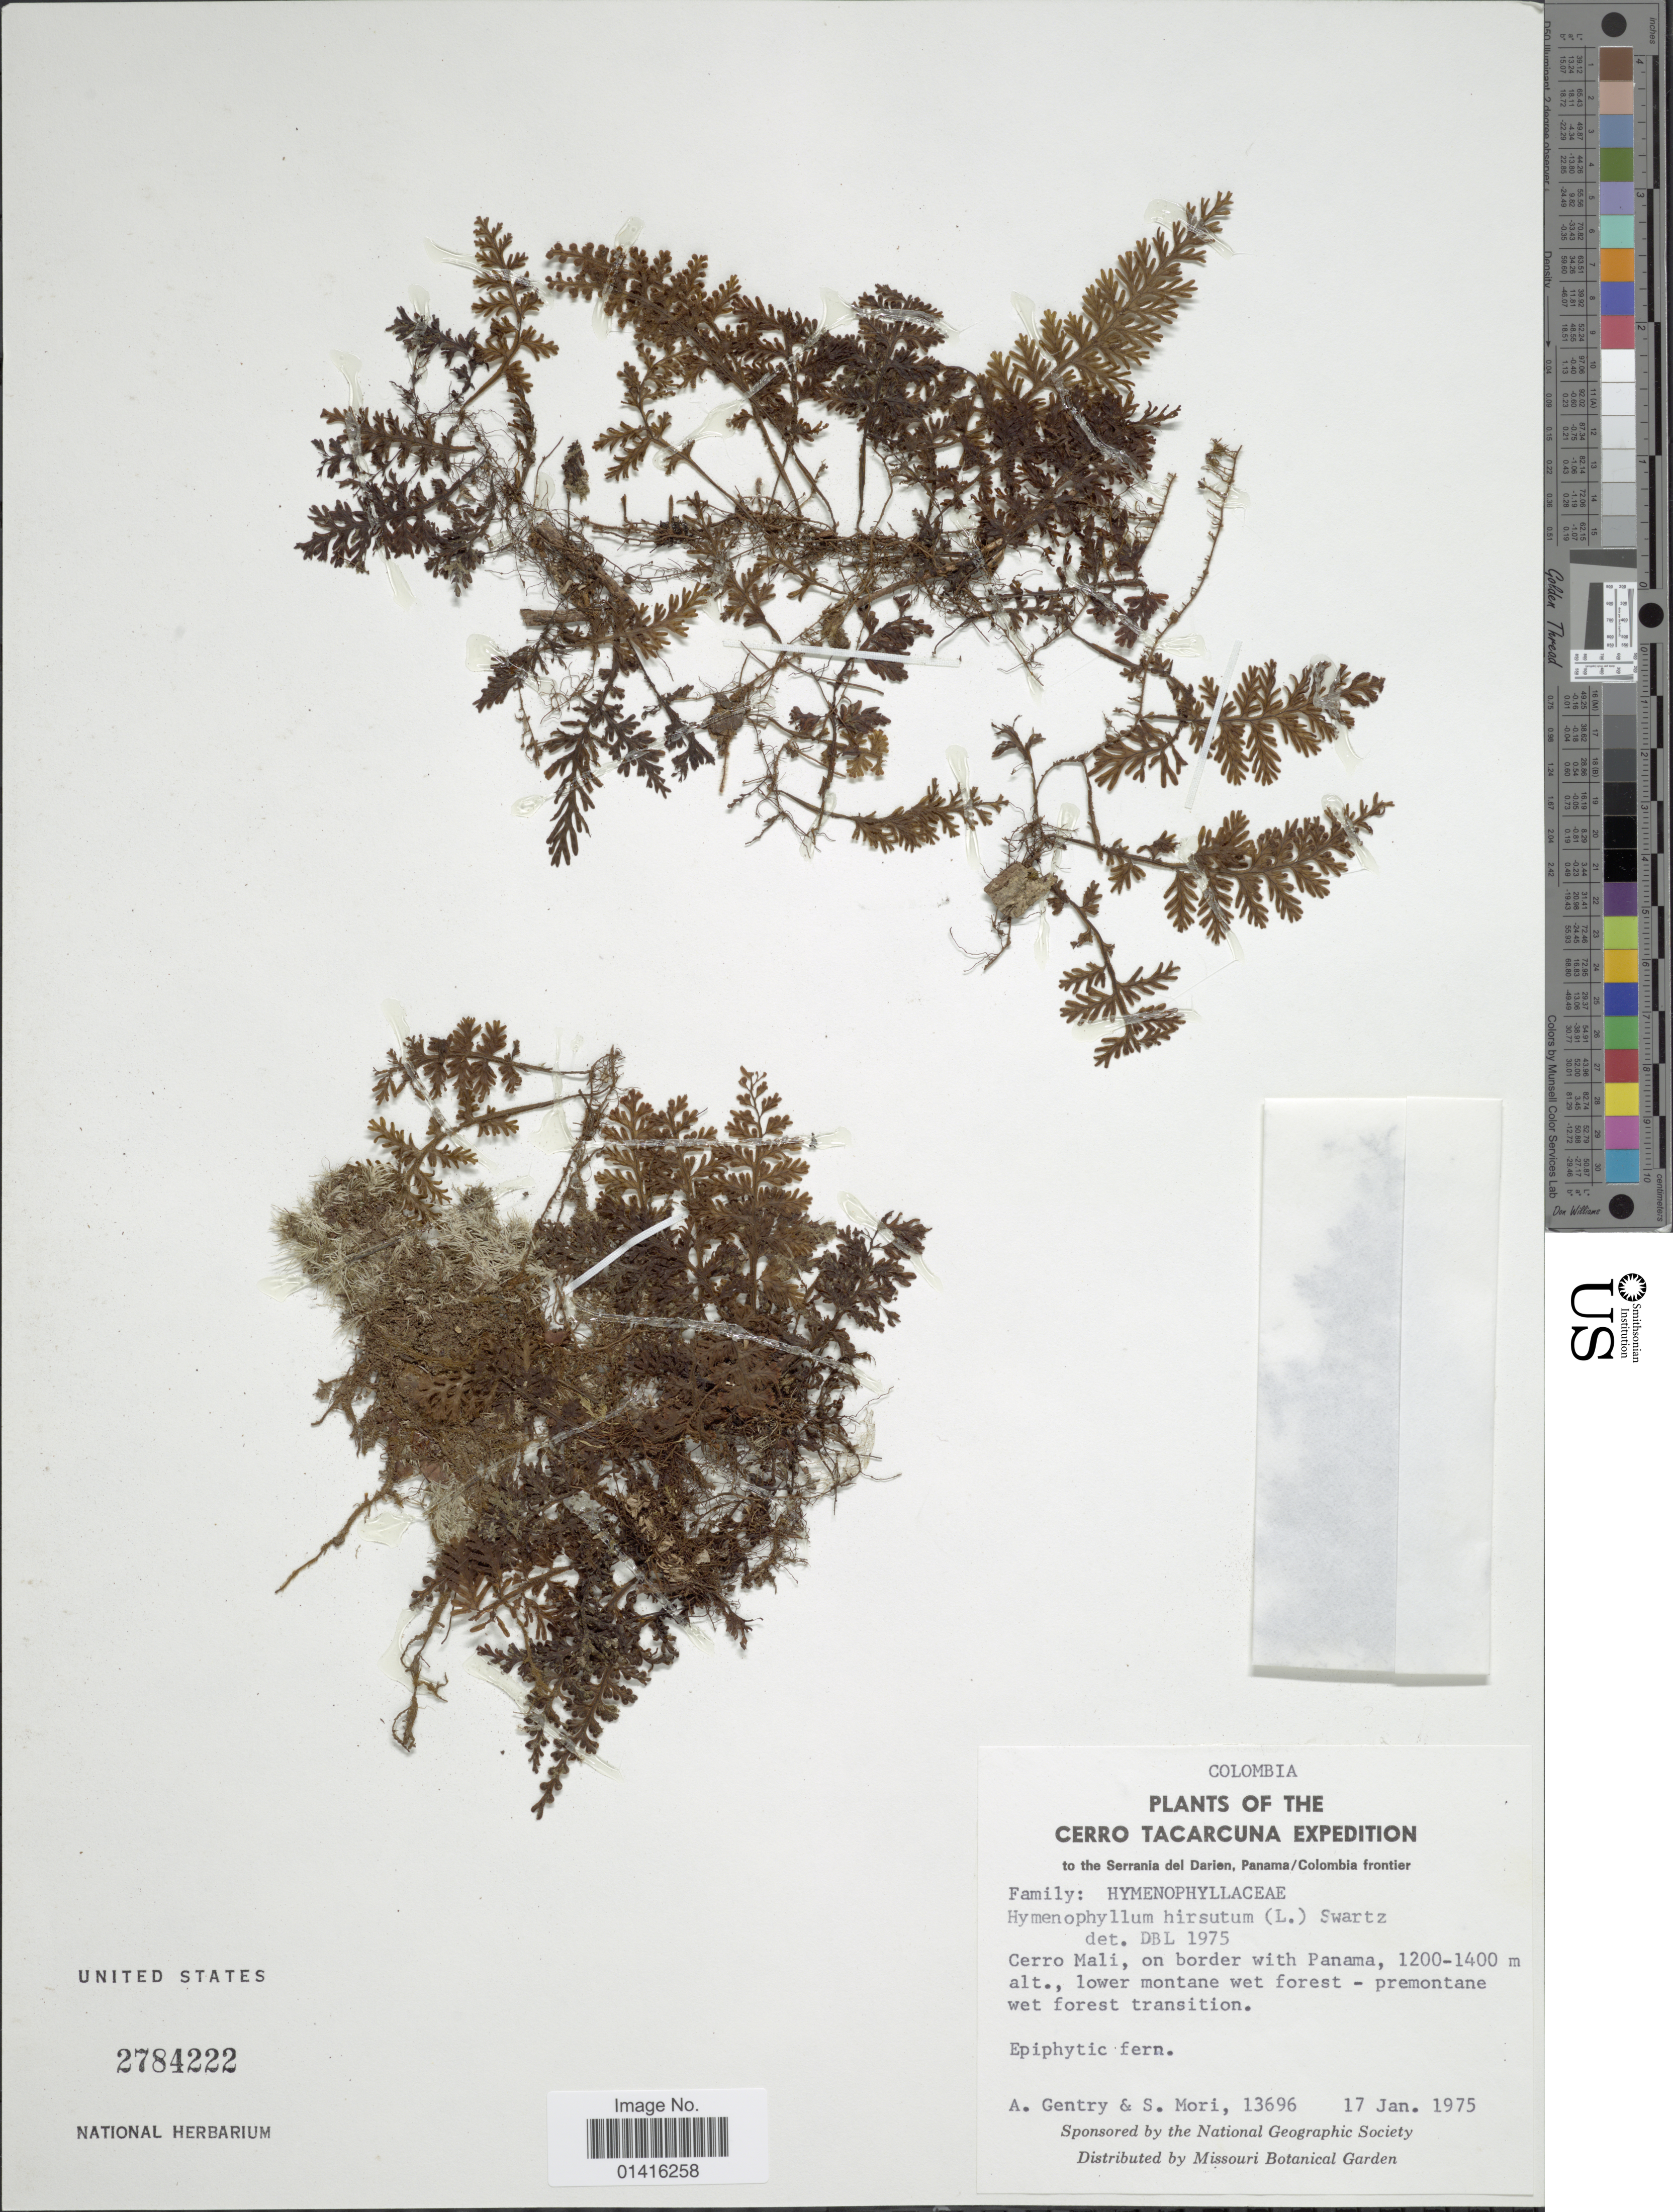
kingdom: Plantae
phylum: Tracheophyta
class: Polypodiopsida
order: Hymenophyllales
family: Hymenophyllaceae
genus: Hymenophyllum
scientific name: Hymenophyllum hirsutum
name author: (L.) Sw.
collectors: A. H. Gentry & S. Mori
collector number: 13696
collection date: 1975-01-17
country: Panama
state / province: Darién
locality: Cerro Mali, on border with Panama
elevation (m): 1200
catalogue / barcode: US 2784222